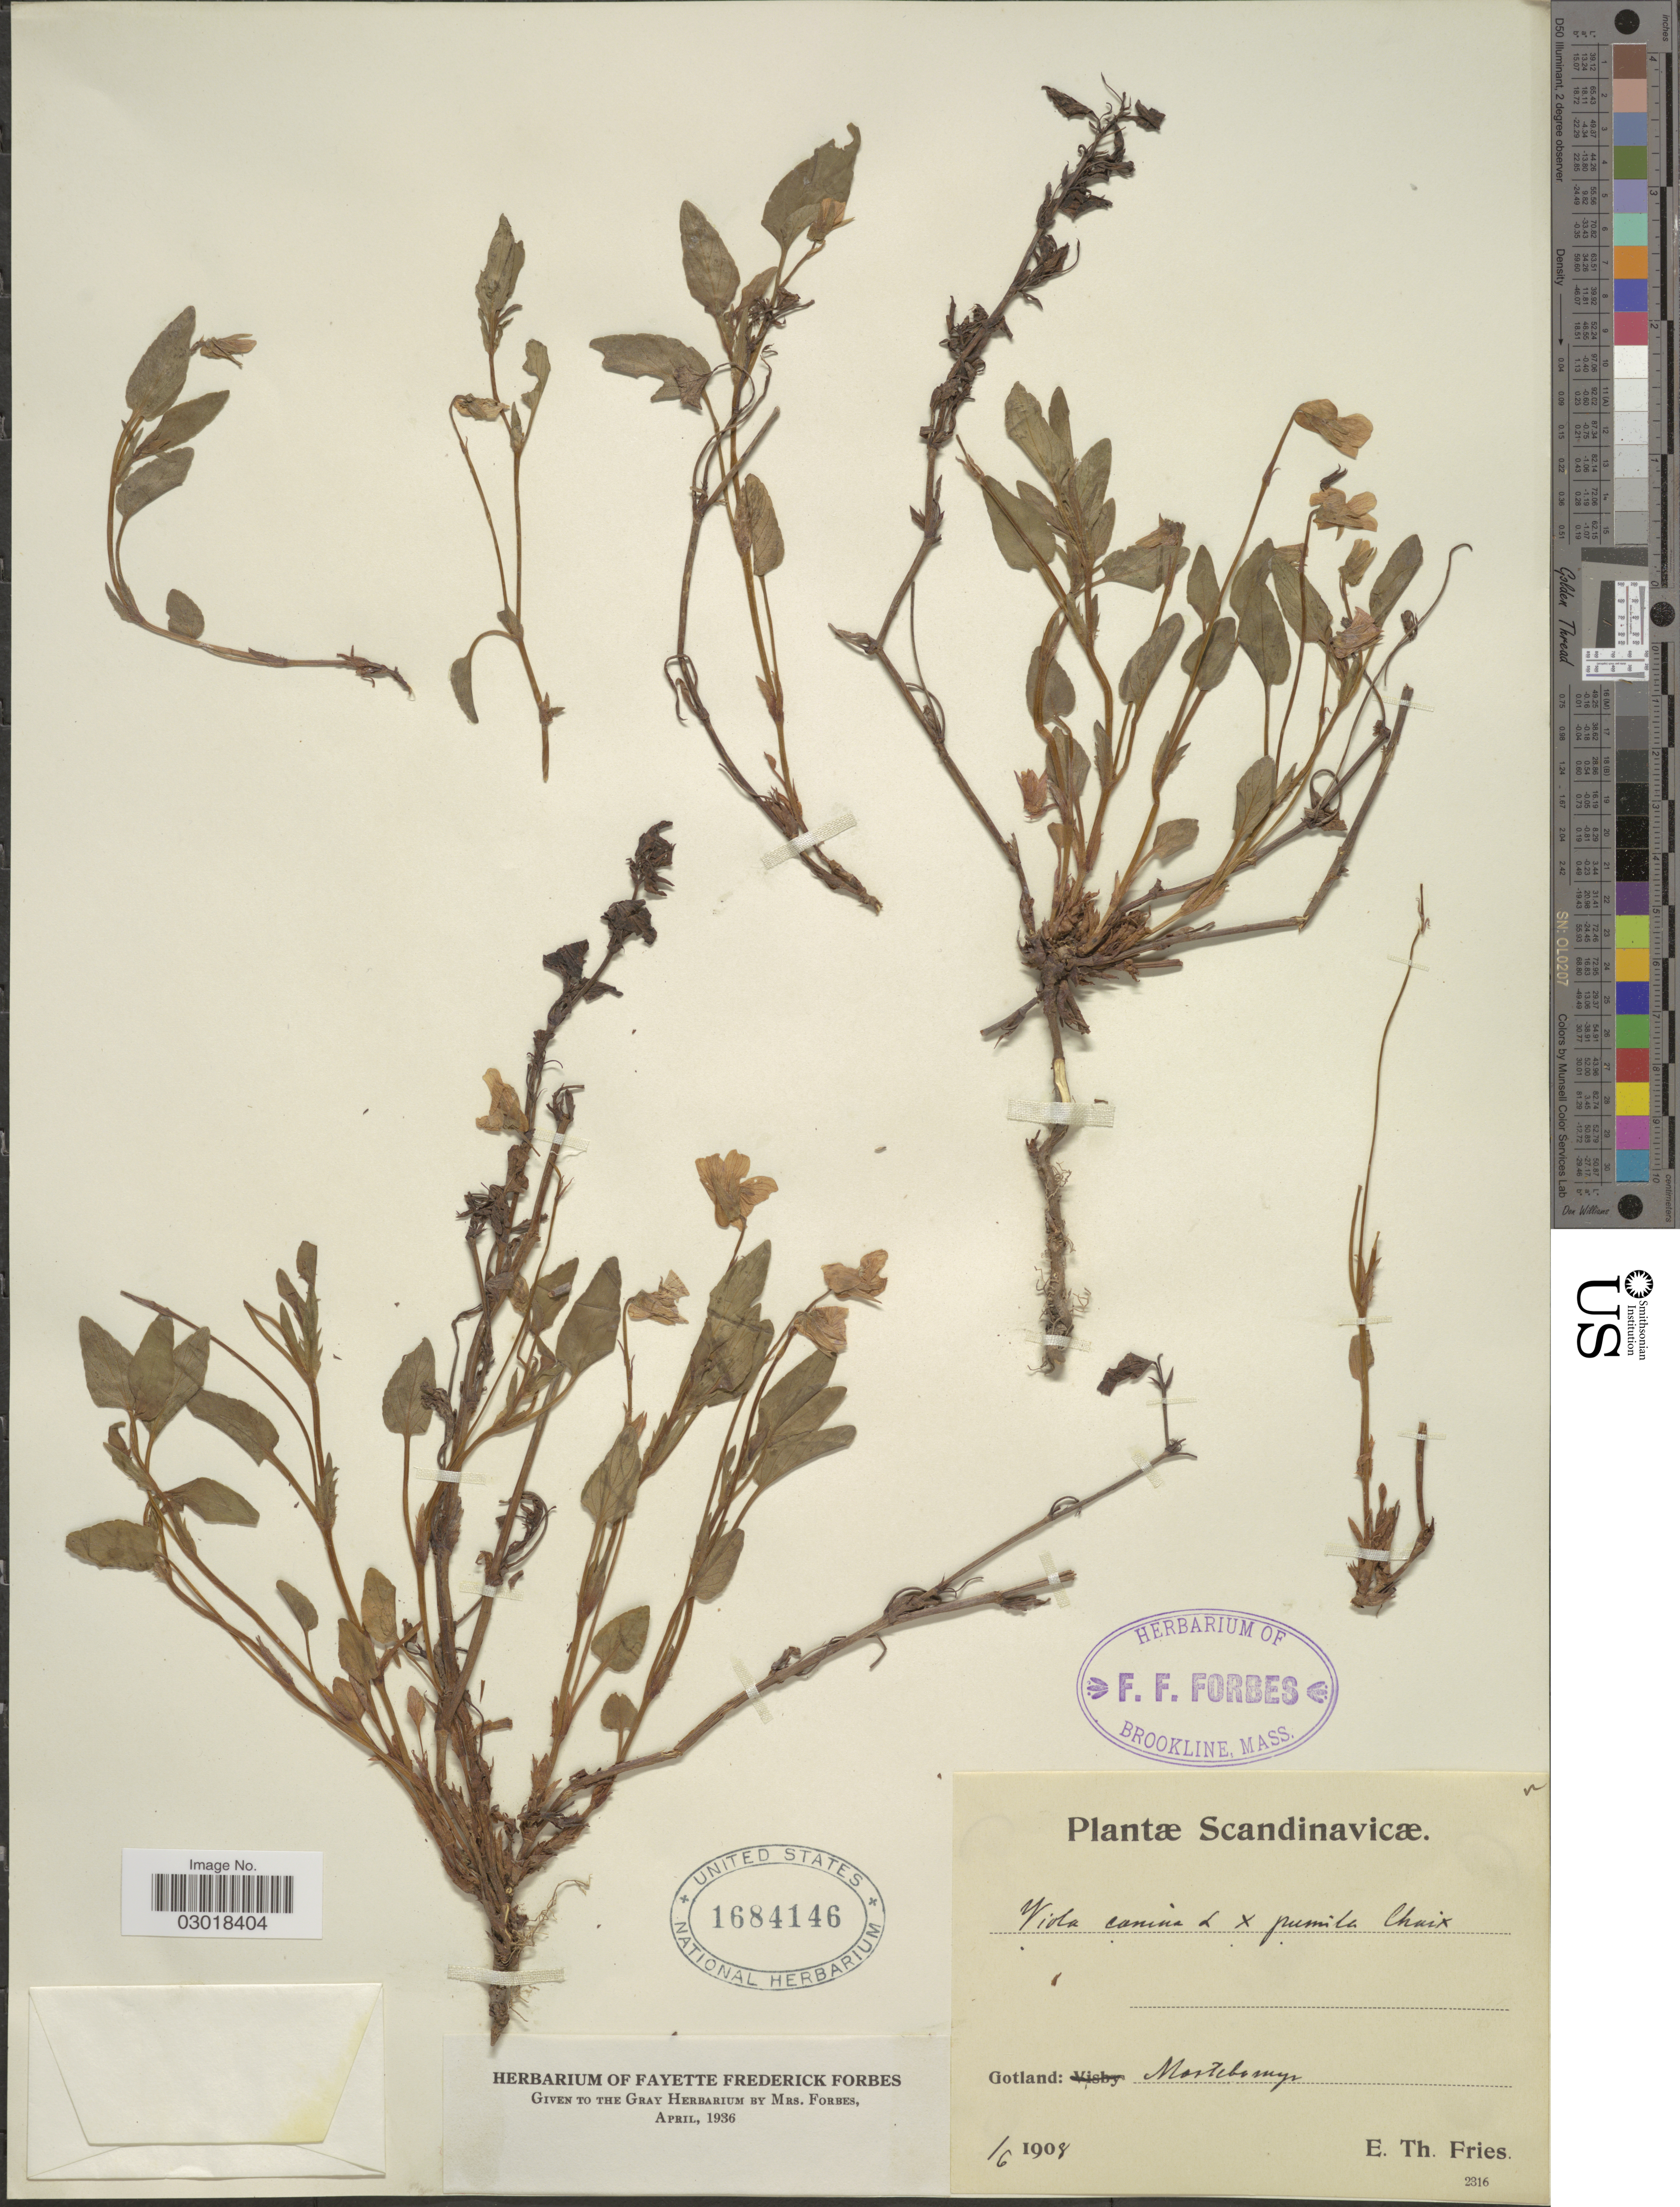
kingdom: Plantae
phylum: Tracheophyta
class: Magnoliopsida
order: Malpighiales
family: Violaceae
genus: Viola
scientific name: Viola canina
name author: L.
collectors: E. Fries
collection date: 1908-06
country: Sweden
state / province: Gotland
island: Gotland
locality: Scandinavicæ. Mastermyr.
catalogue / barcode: US 1684146